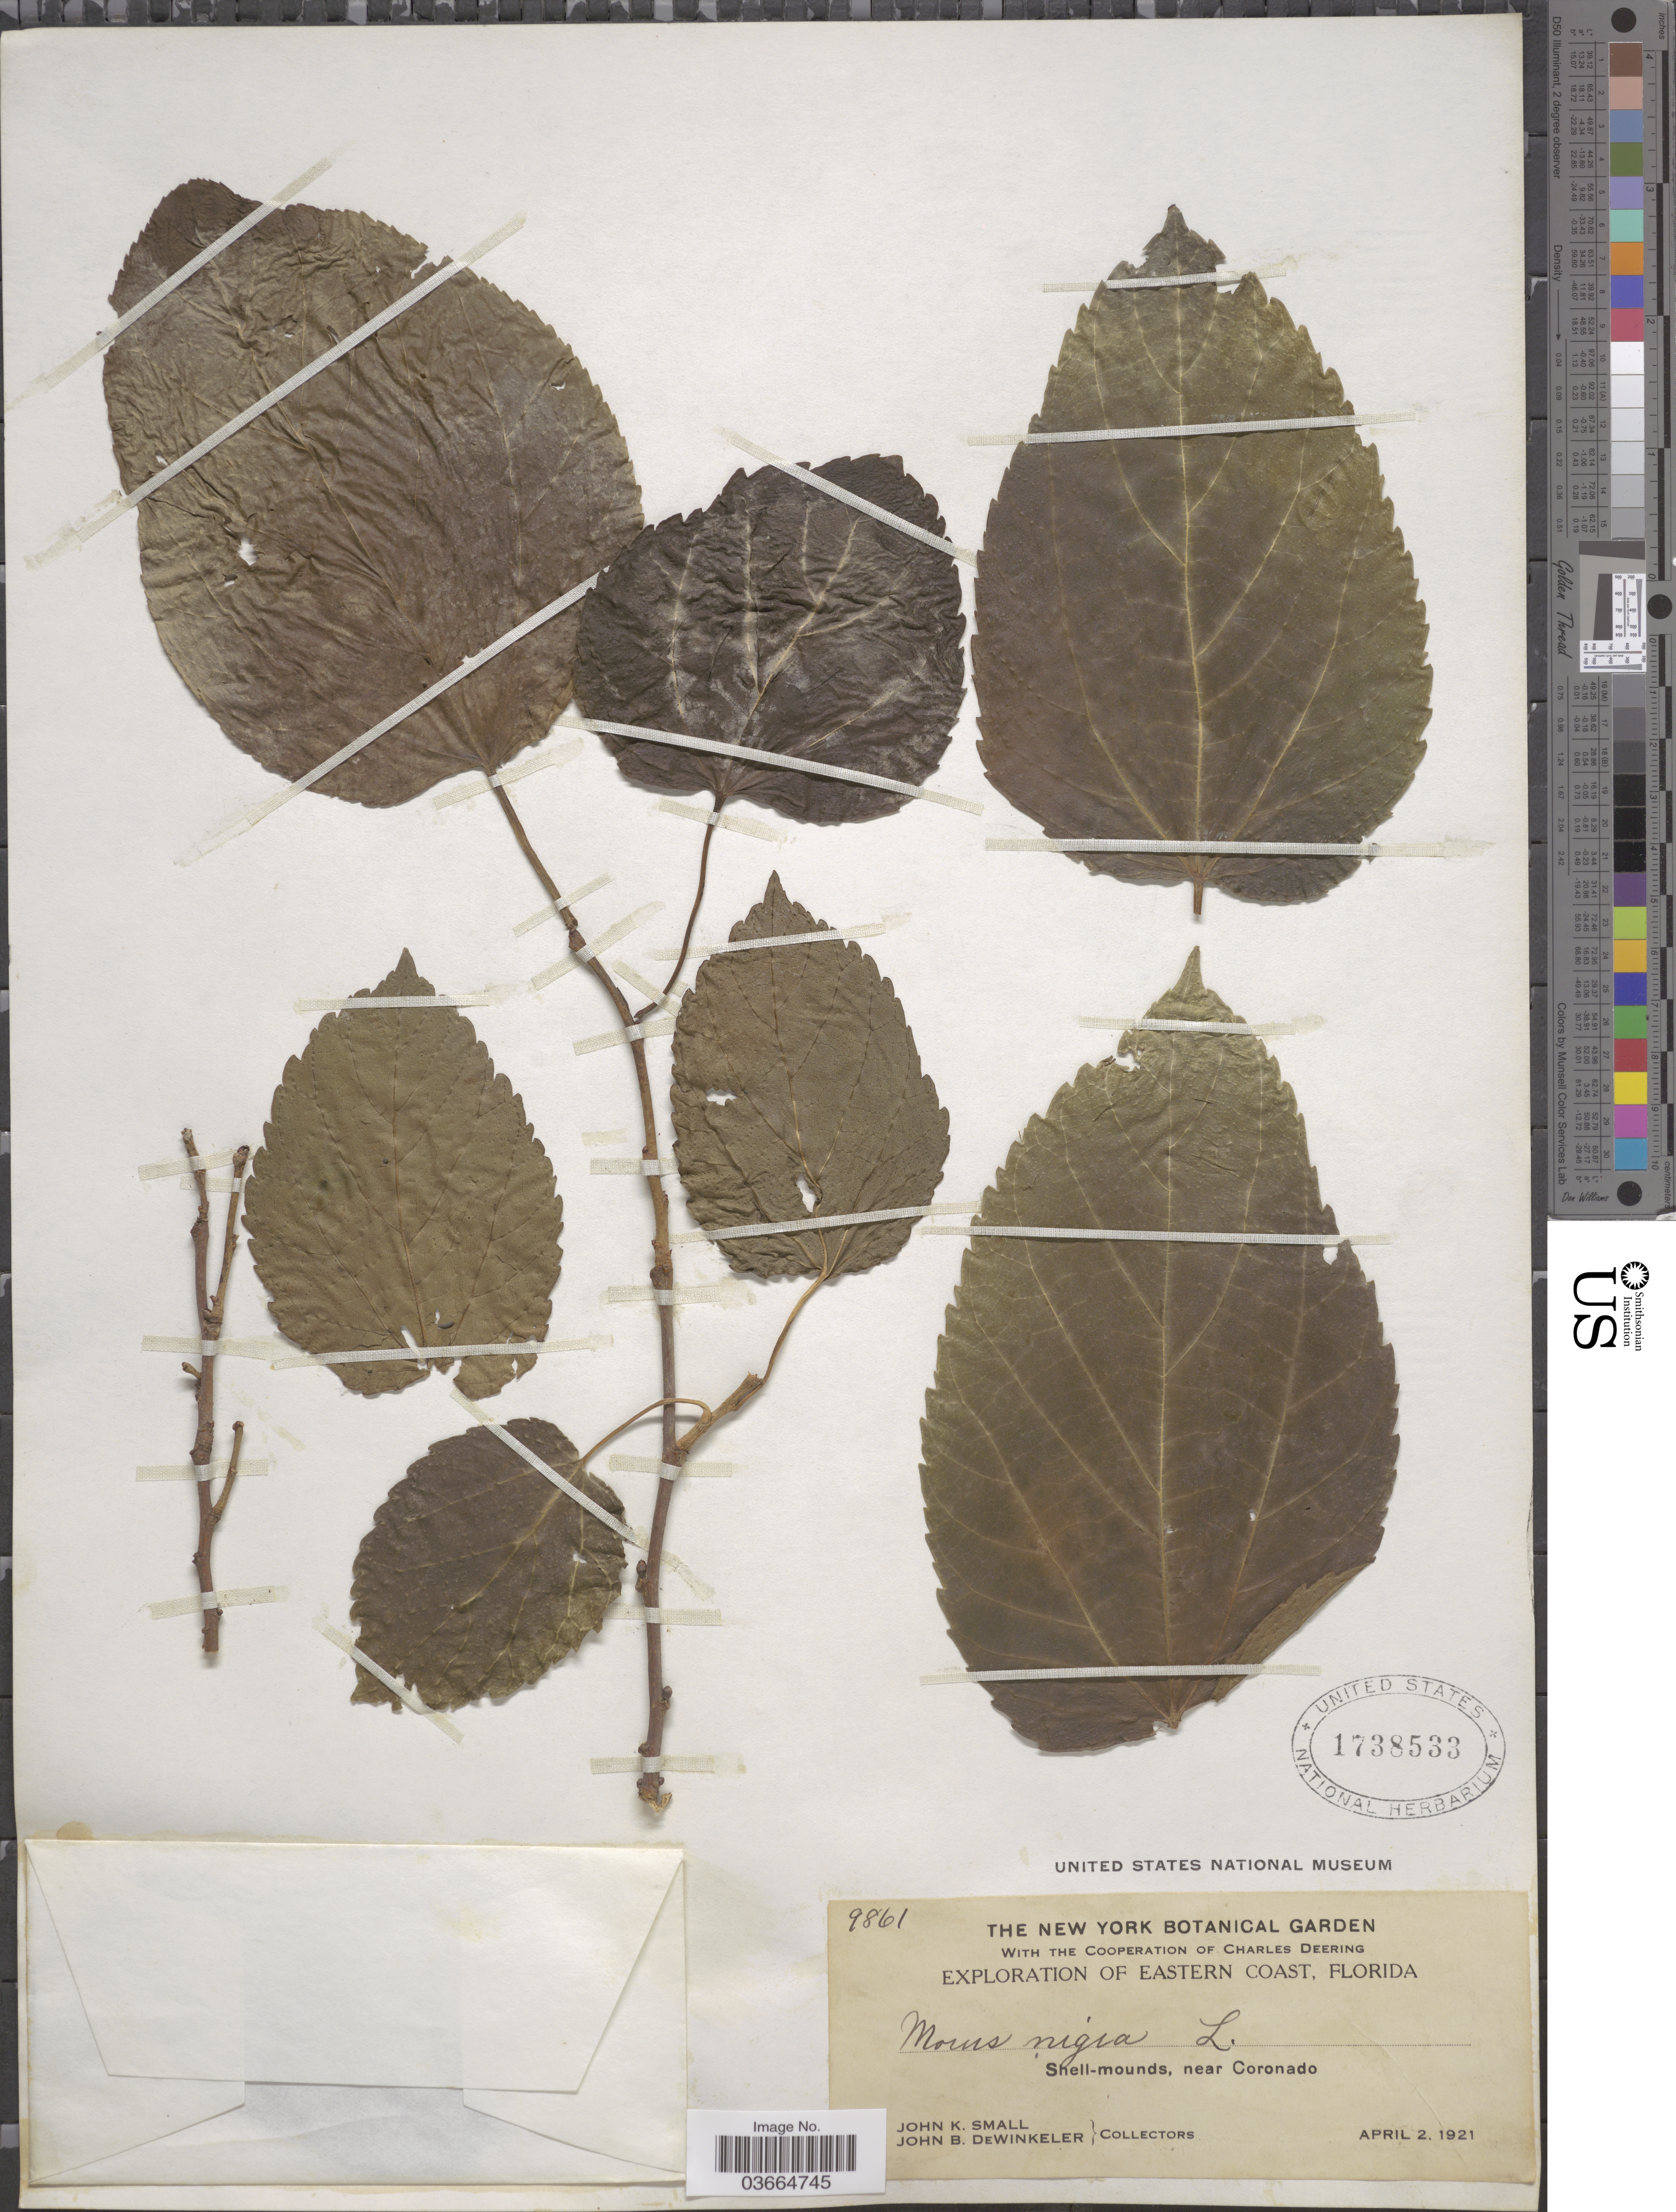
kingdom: Plantae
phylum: Tracheophyta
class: Magnoliopsida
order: Rosales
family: Moraceae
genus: Morus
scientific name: Morus nigra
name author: L.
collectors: J. K. Small & J. B. Dewinkeler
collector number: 9861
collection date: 1921-04-02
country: United States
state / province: Florida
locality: Eastern Coast. Shell-mounds, near Coronado.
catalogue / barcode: US 1738533